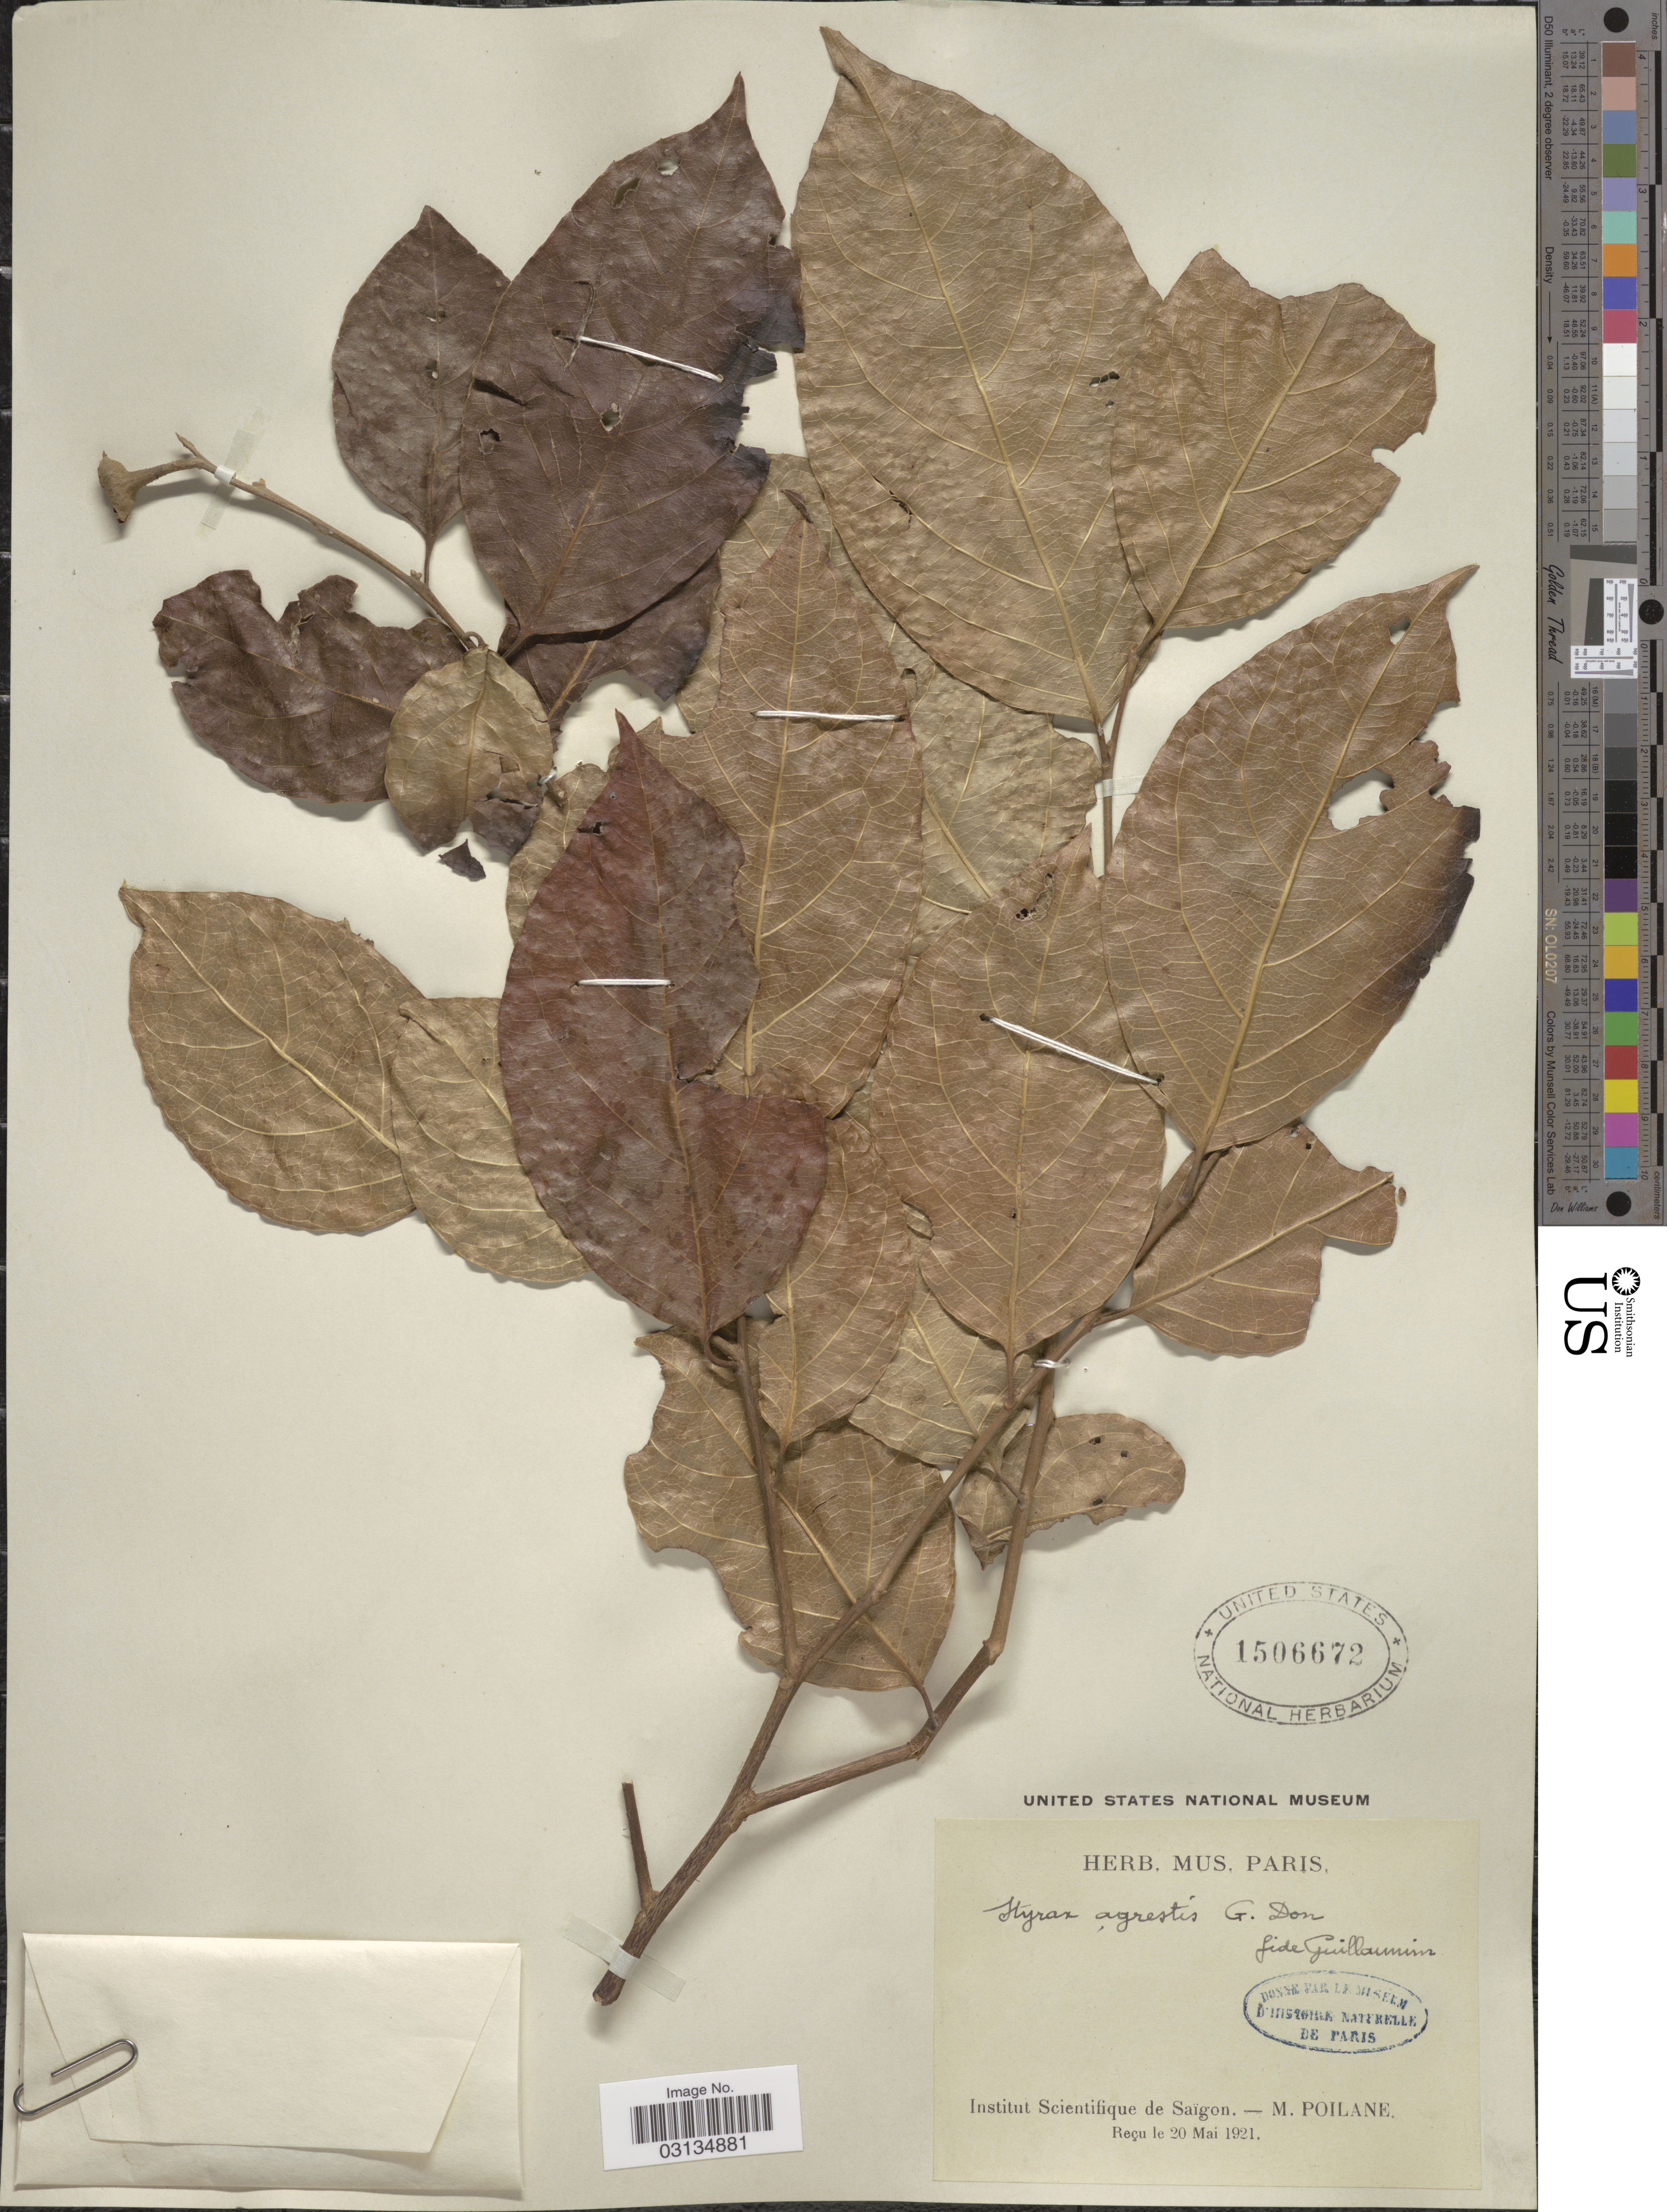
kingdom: Plantae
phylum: Tracheophyta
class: Magnoliopsida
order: Ericales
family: Styracaceae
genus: Styrax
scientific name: Styrax agrestis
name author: (Lour.) G. Don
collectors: M. Poilane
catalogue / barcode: US 1506672